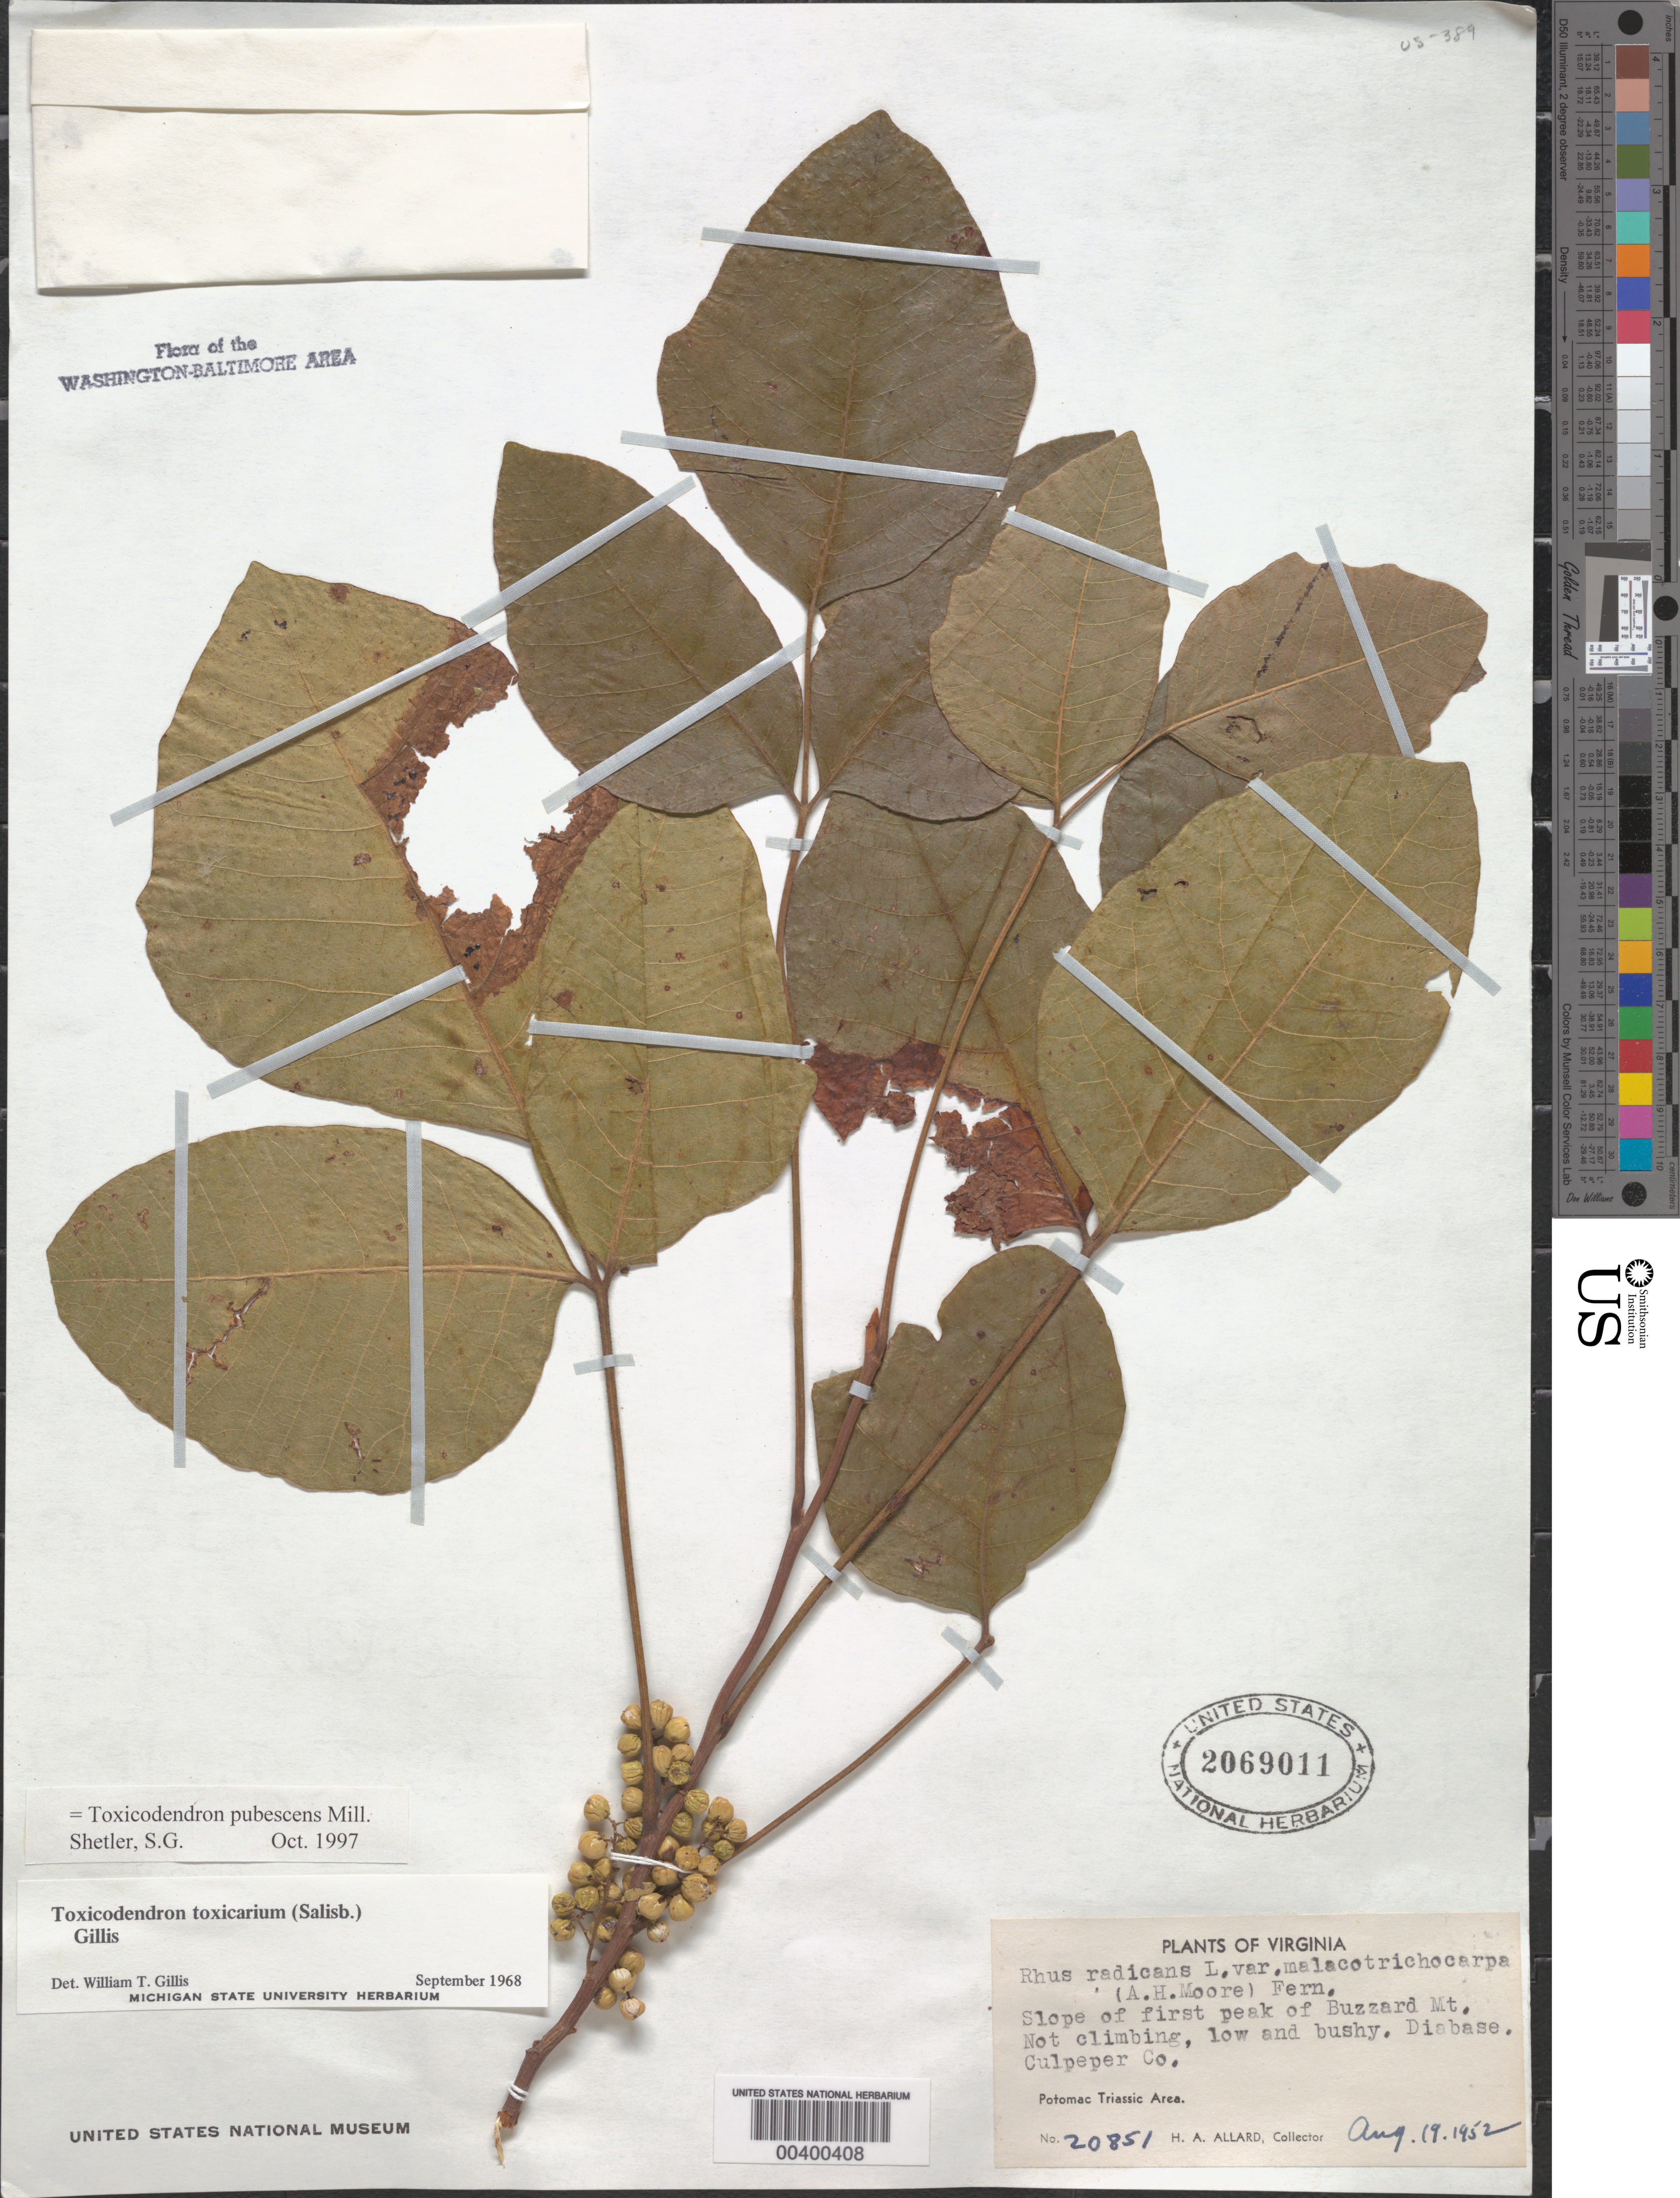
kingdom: Plantae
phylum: Tracheophyta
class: Magnoliopsida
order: Sapindales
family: Anacardiaceae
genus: Toxicodendron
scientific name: Toxicodendron pubescens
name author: Mill.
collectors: H. A. Allard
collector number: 20851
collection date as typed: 19 Aug 1952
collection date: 1952-08-19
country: United States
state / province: Virginia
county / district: Culpeper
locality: Buzzard Mountain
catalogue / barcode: US 2069011